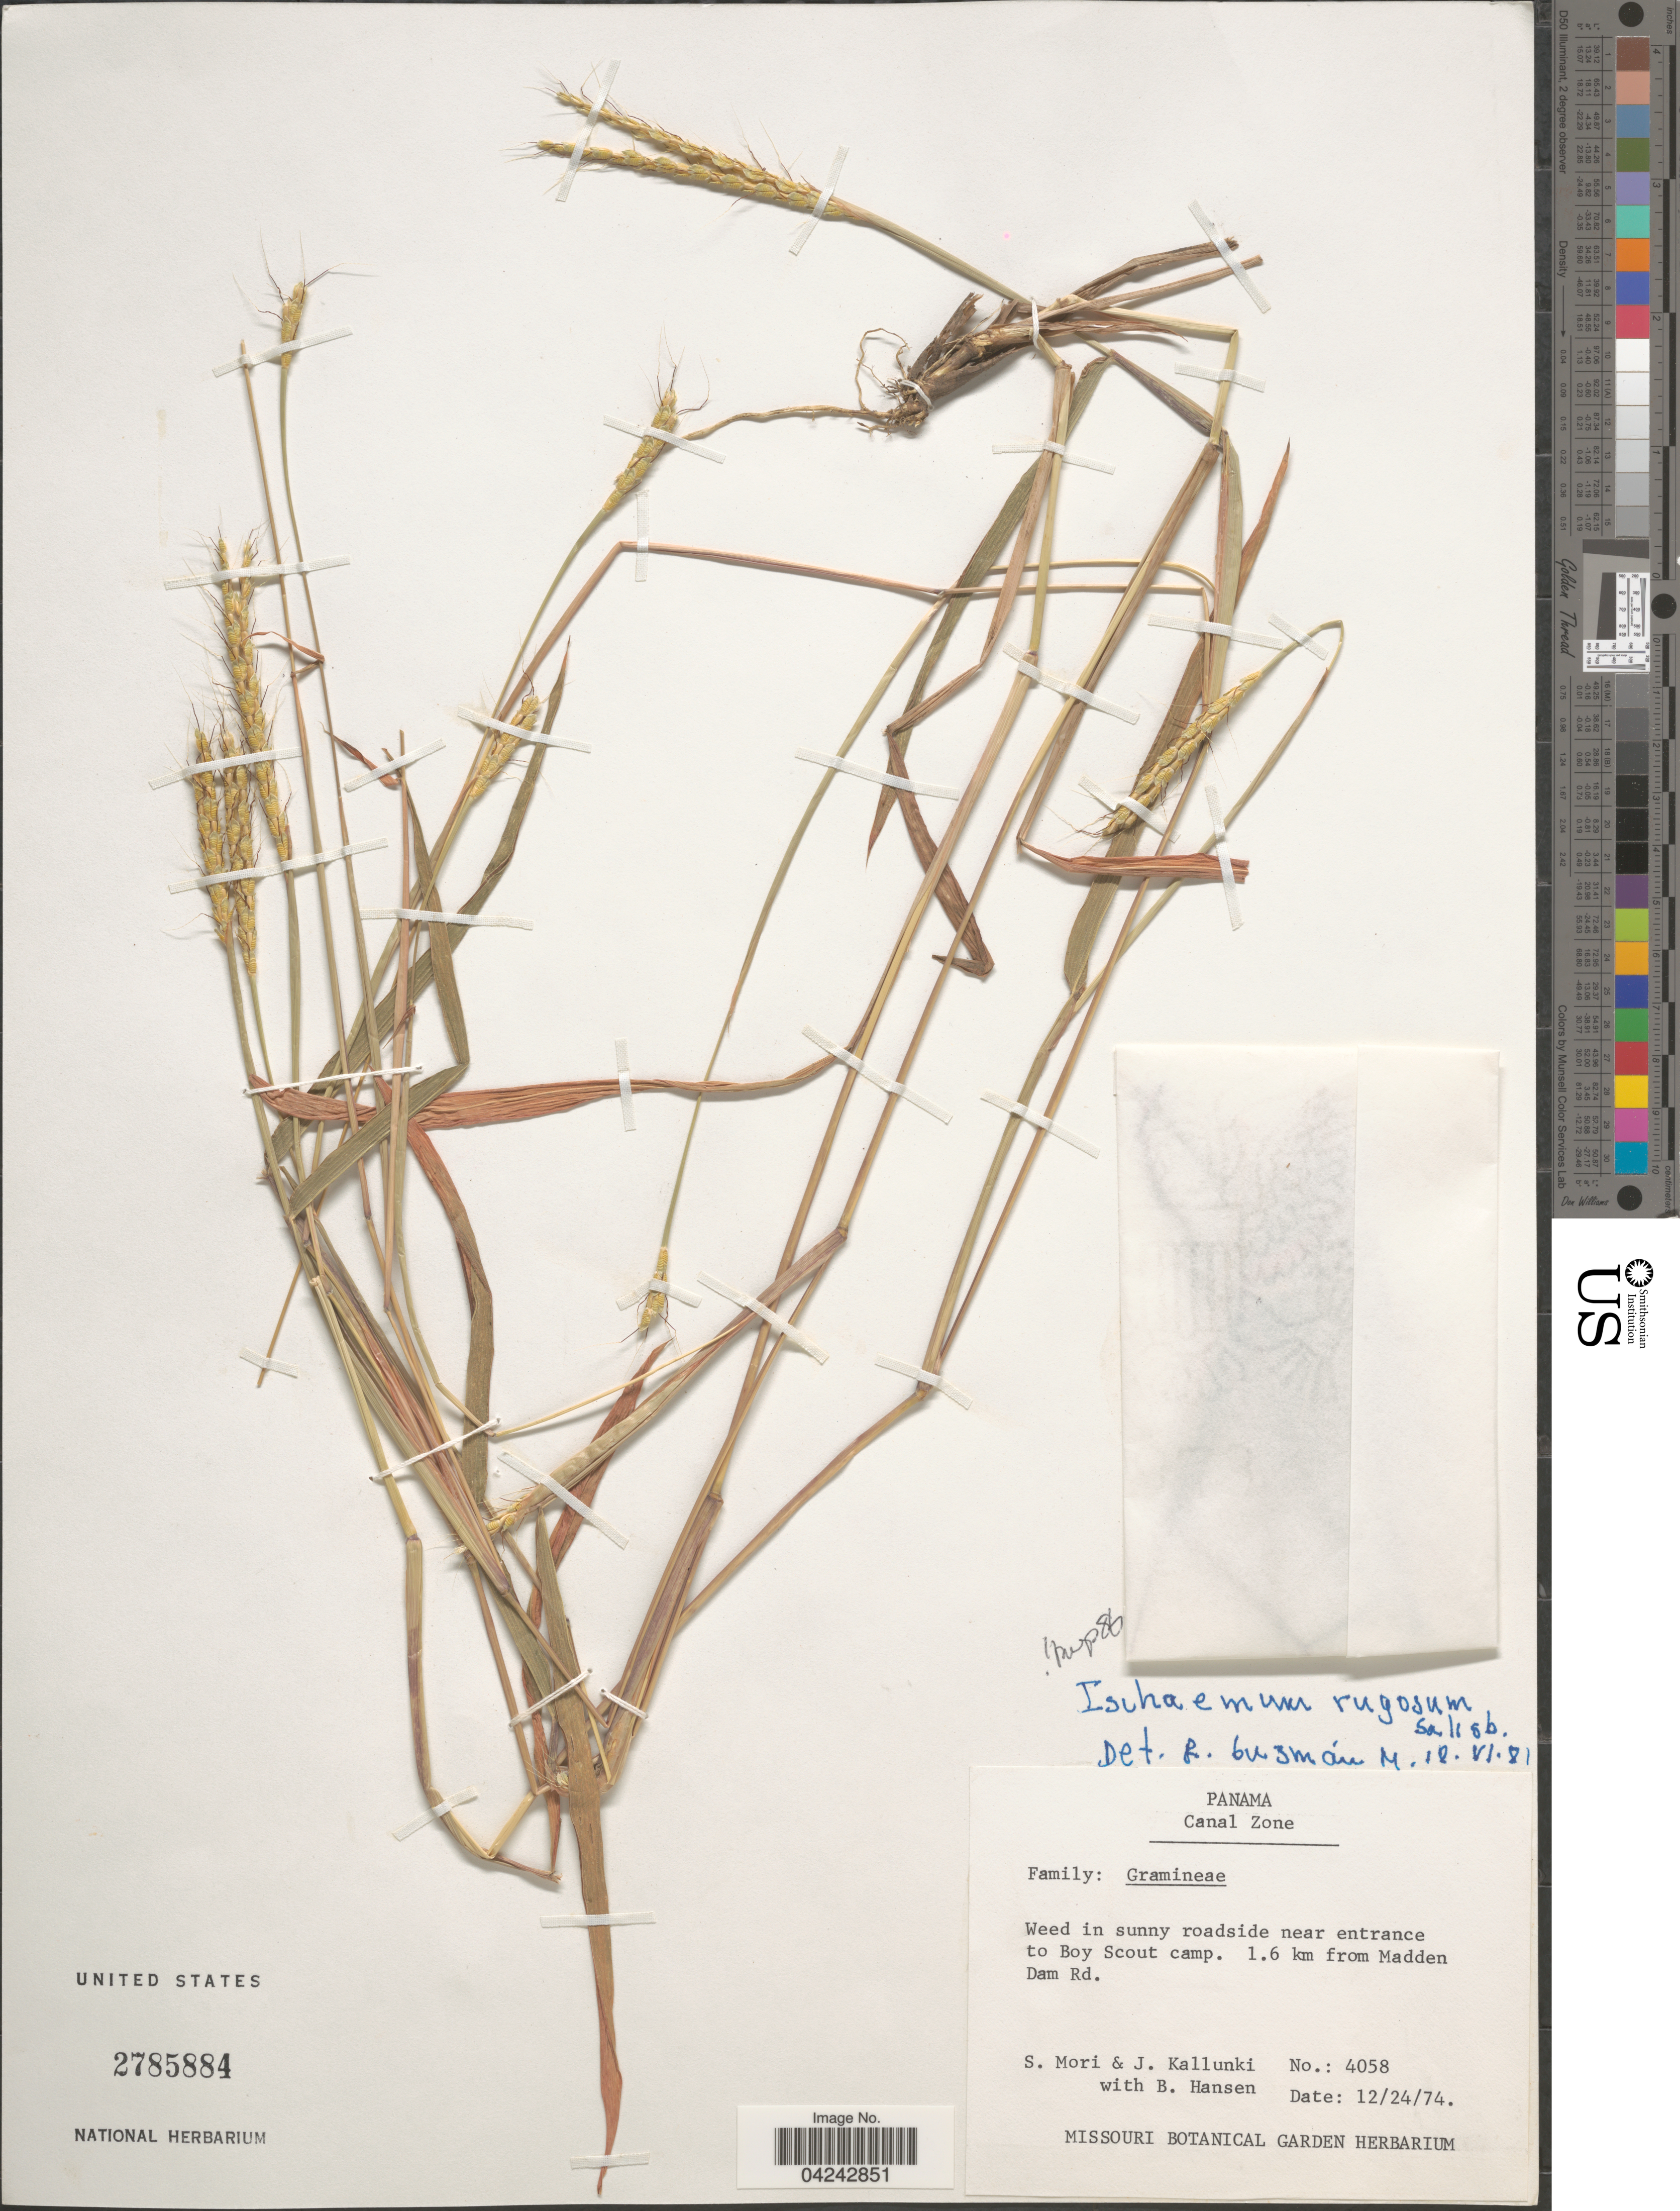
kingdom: Plantae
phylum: Tracheophyta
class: Liliopsida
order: Poales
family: Poaceae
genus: Ischaemum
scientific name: Ischaemum rugosum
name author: Salisb.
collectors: S. Mori, J. Kallunki & B. Hansen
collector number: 4058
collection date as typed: Transcribed d/m/y: 24/12/74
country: Panama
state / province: Colón / Panamá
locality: Canal Zone. In sunny roadside near entrance to Boy Scout camp. 1.6 km from Madden Dam Rd.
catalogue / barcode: US 2785884